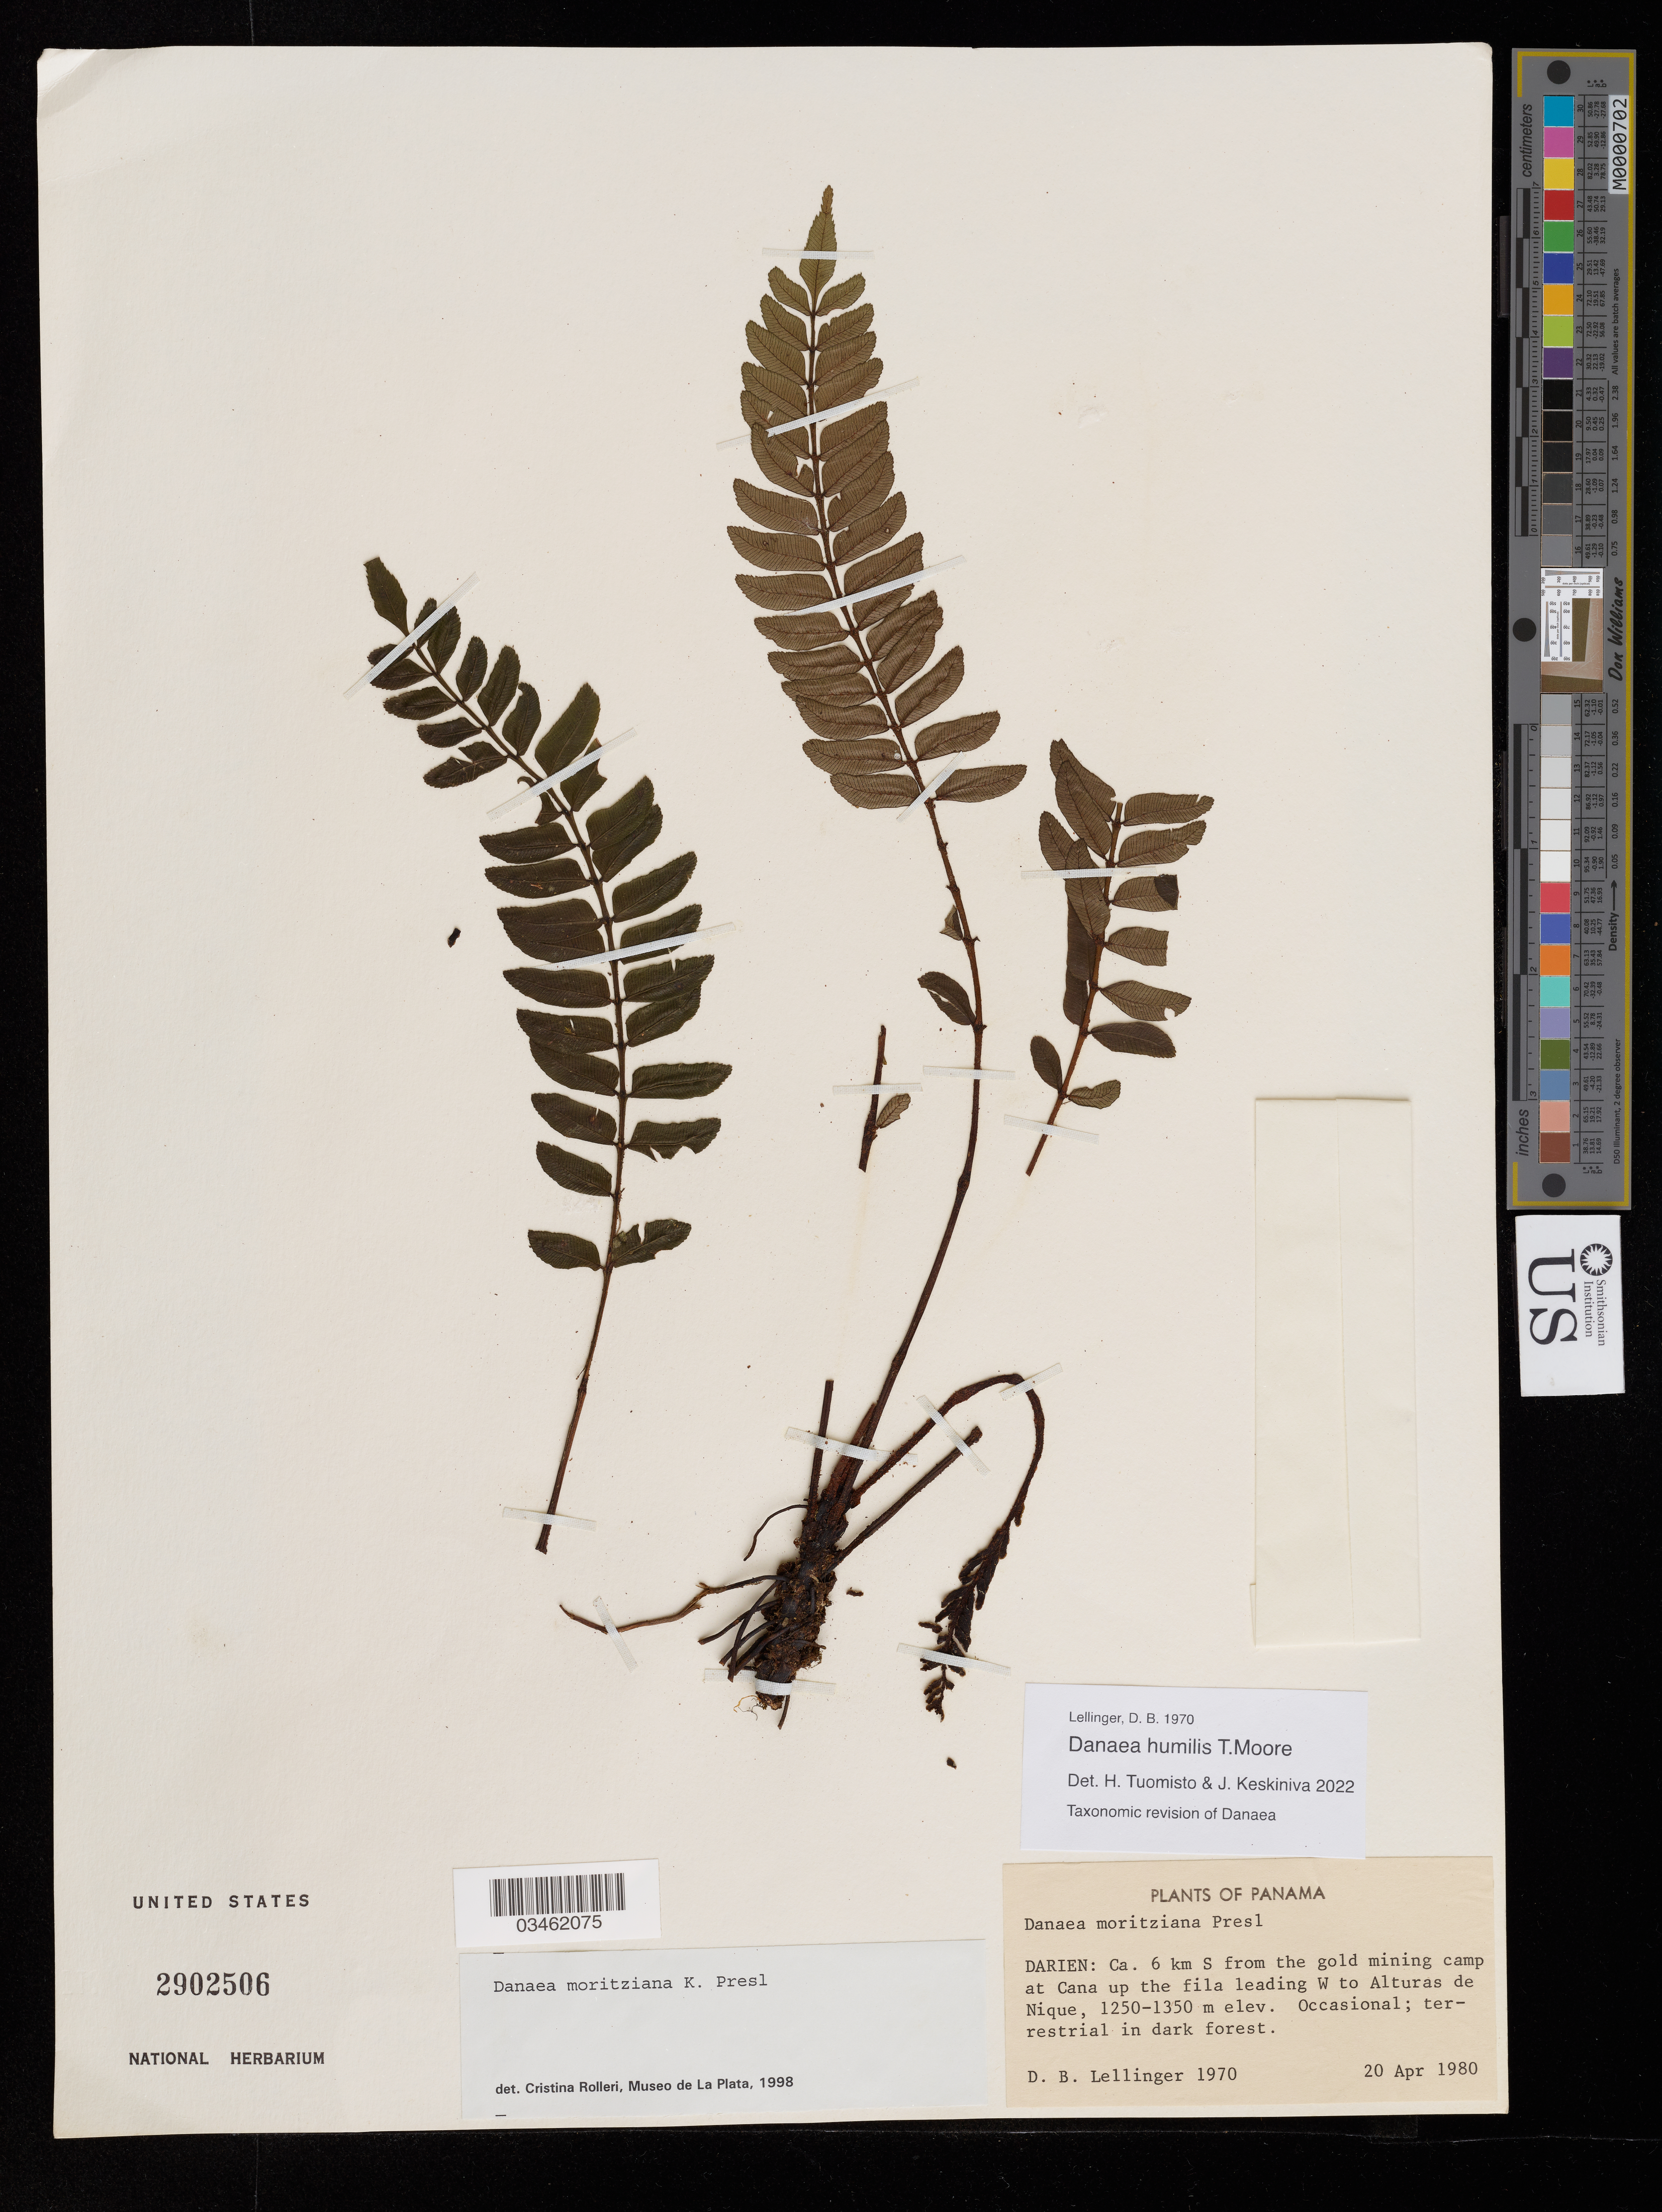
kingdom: Plantae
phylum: Tracheophyta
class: Polypodiopsida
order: Marattiales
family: Marattiaceae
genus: Danaea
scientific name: Danaea humilis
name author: T. Moore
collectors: D. B. Lellinger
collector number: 1970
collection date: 1980-04-20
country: Panama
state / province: Darien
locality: Ca. 6 km S from the gold mining camp at Cana up the fila leading W to Alturas de Nique.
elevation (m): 1250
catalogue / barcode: US 2902506